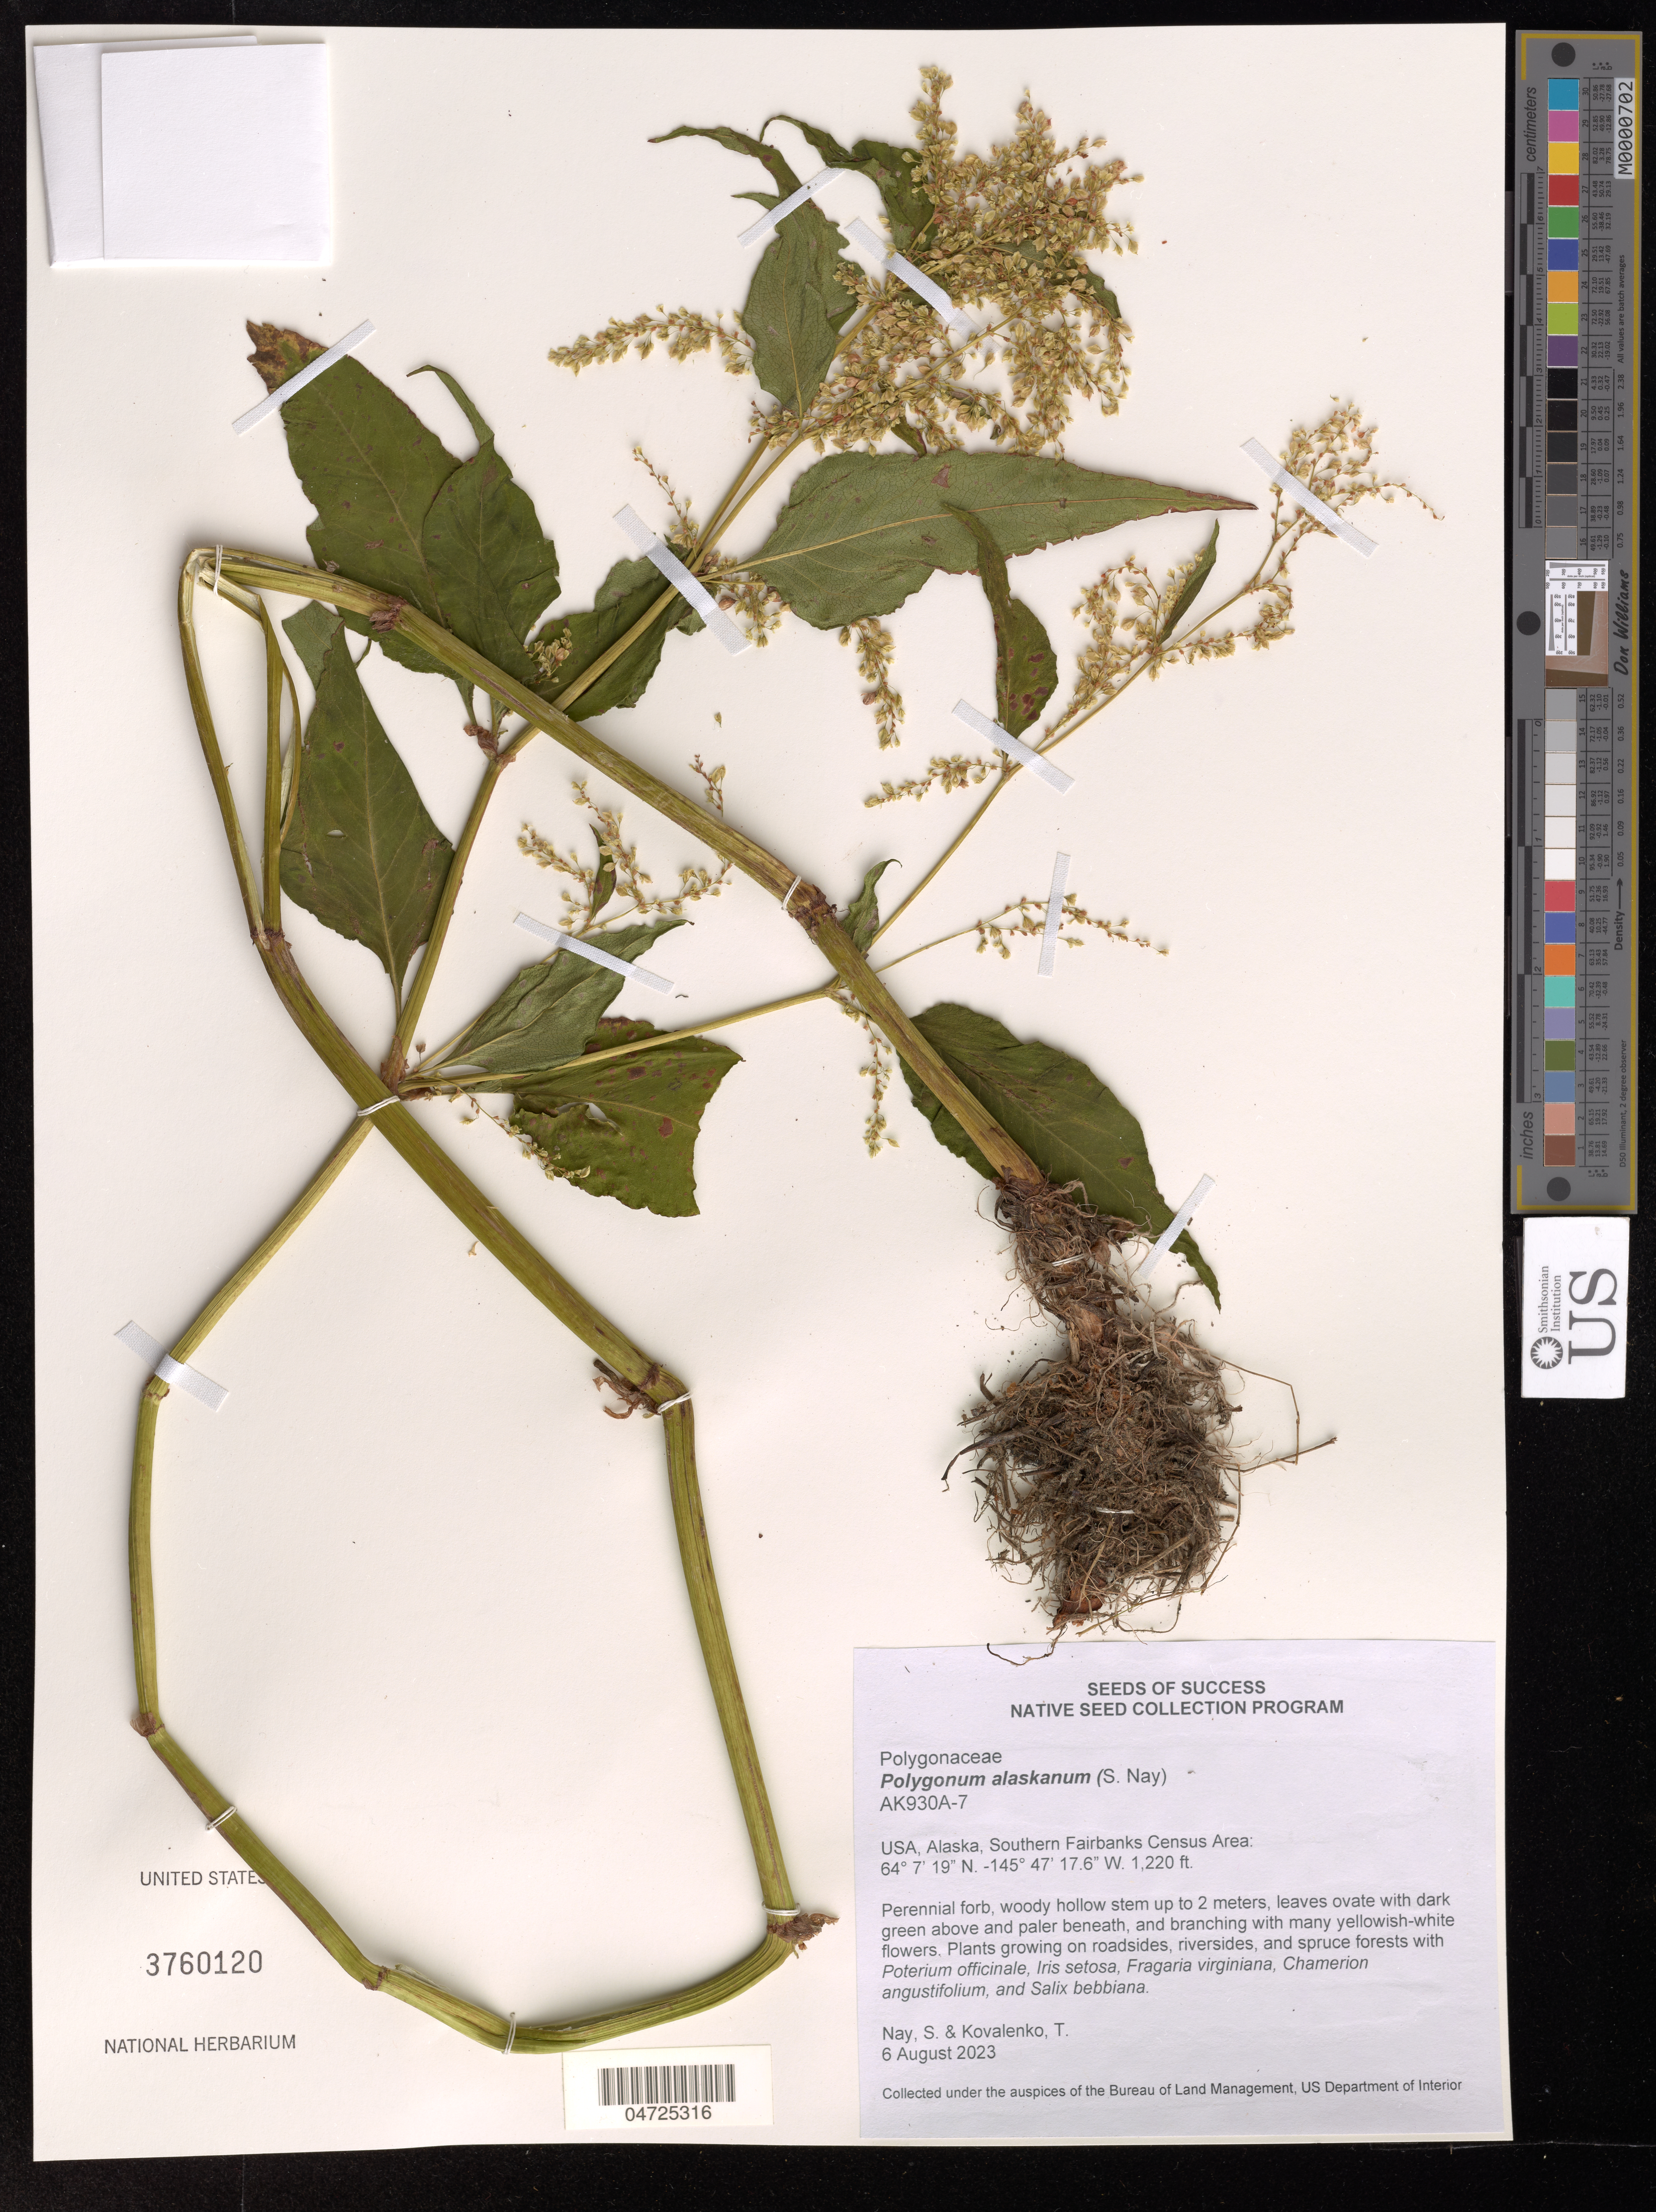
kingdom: Plantae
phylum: Tracheophyta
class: Magnoliopsida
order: Caryophyllales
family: Polygonaceae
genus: Polygonum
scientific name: Polygonum alaskanum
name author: (Small) W. Wright ex Hultén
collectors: S. Nay & T. Kovalenko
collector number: AK930A-7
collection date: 2023-08-06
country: United States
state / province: Alaska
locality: Southern Fairbanks Census Area.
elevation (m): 372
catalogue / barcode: US 3760120